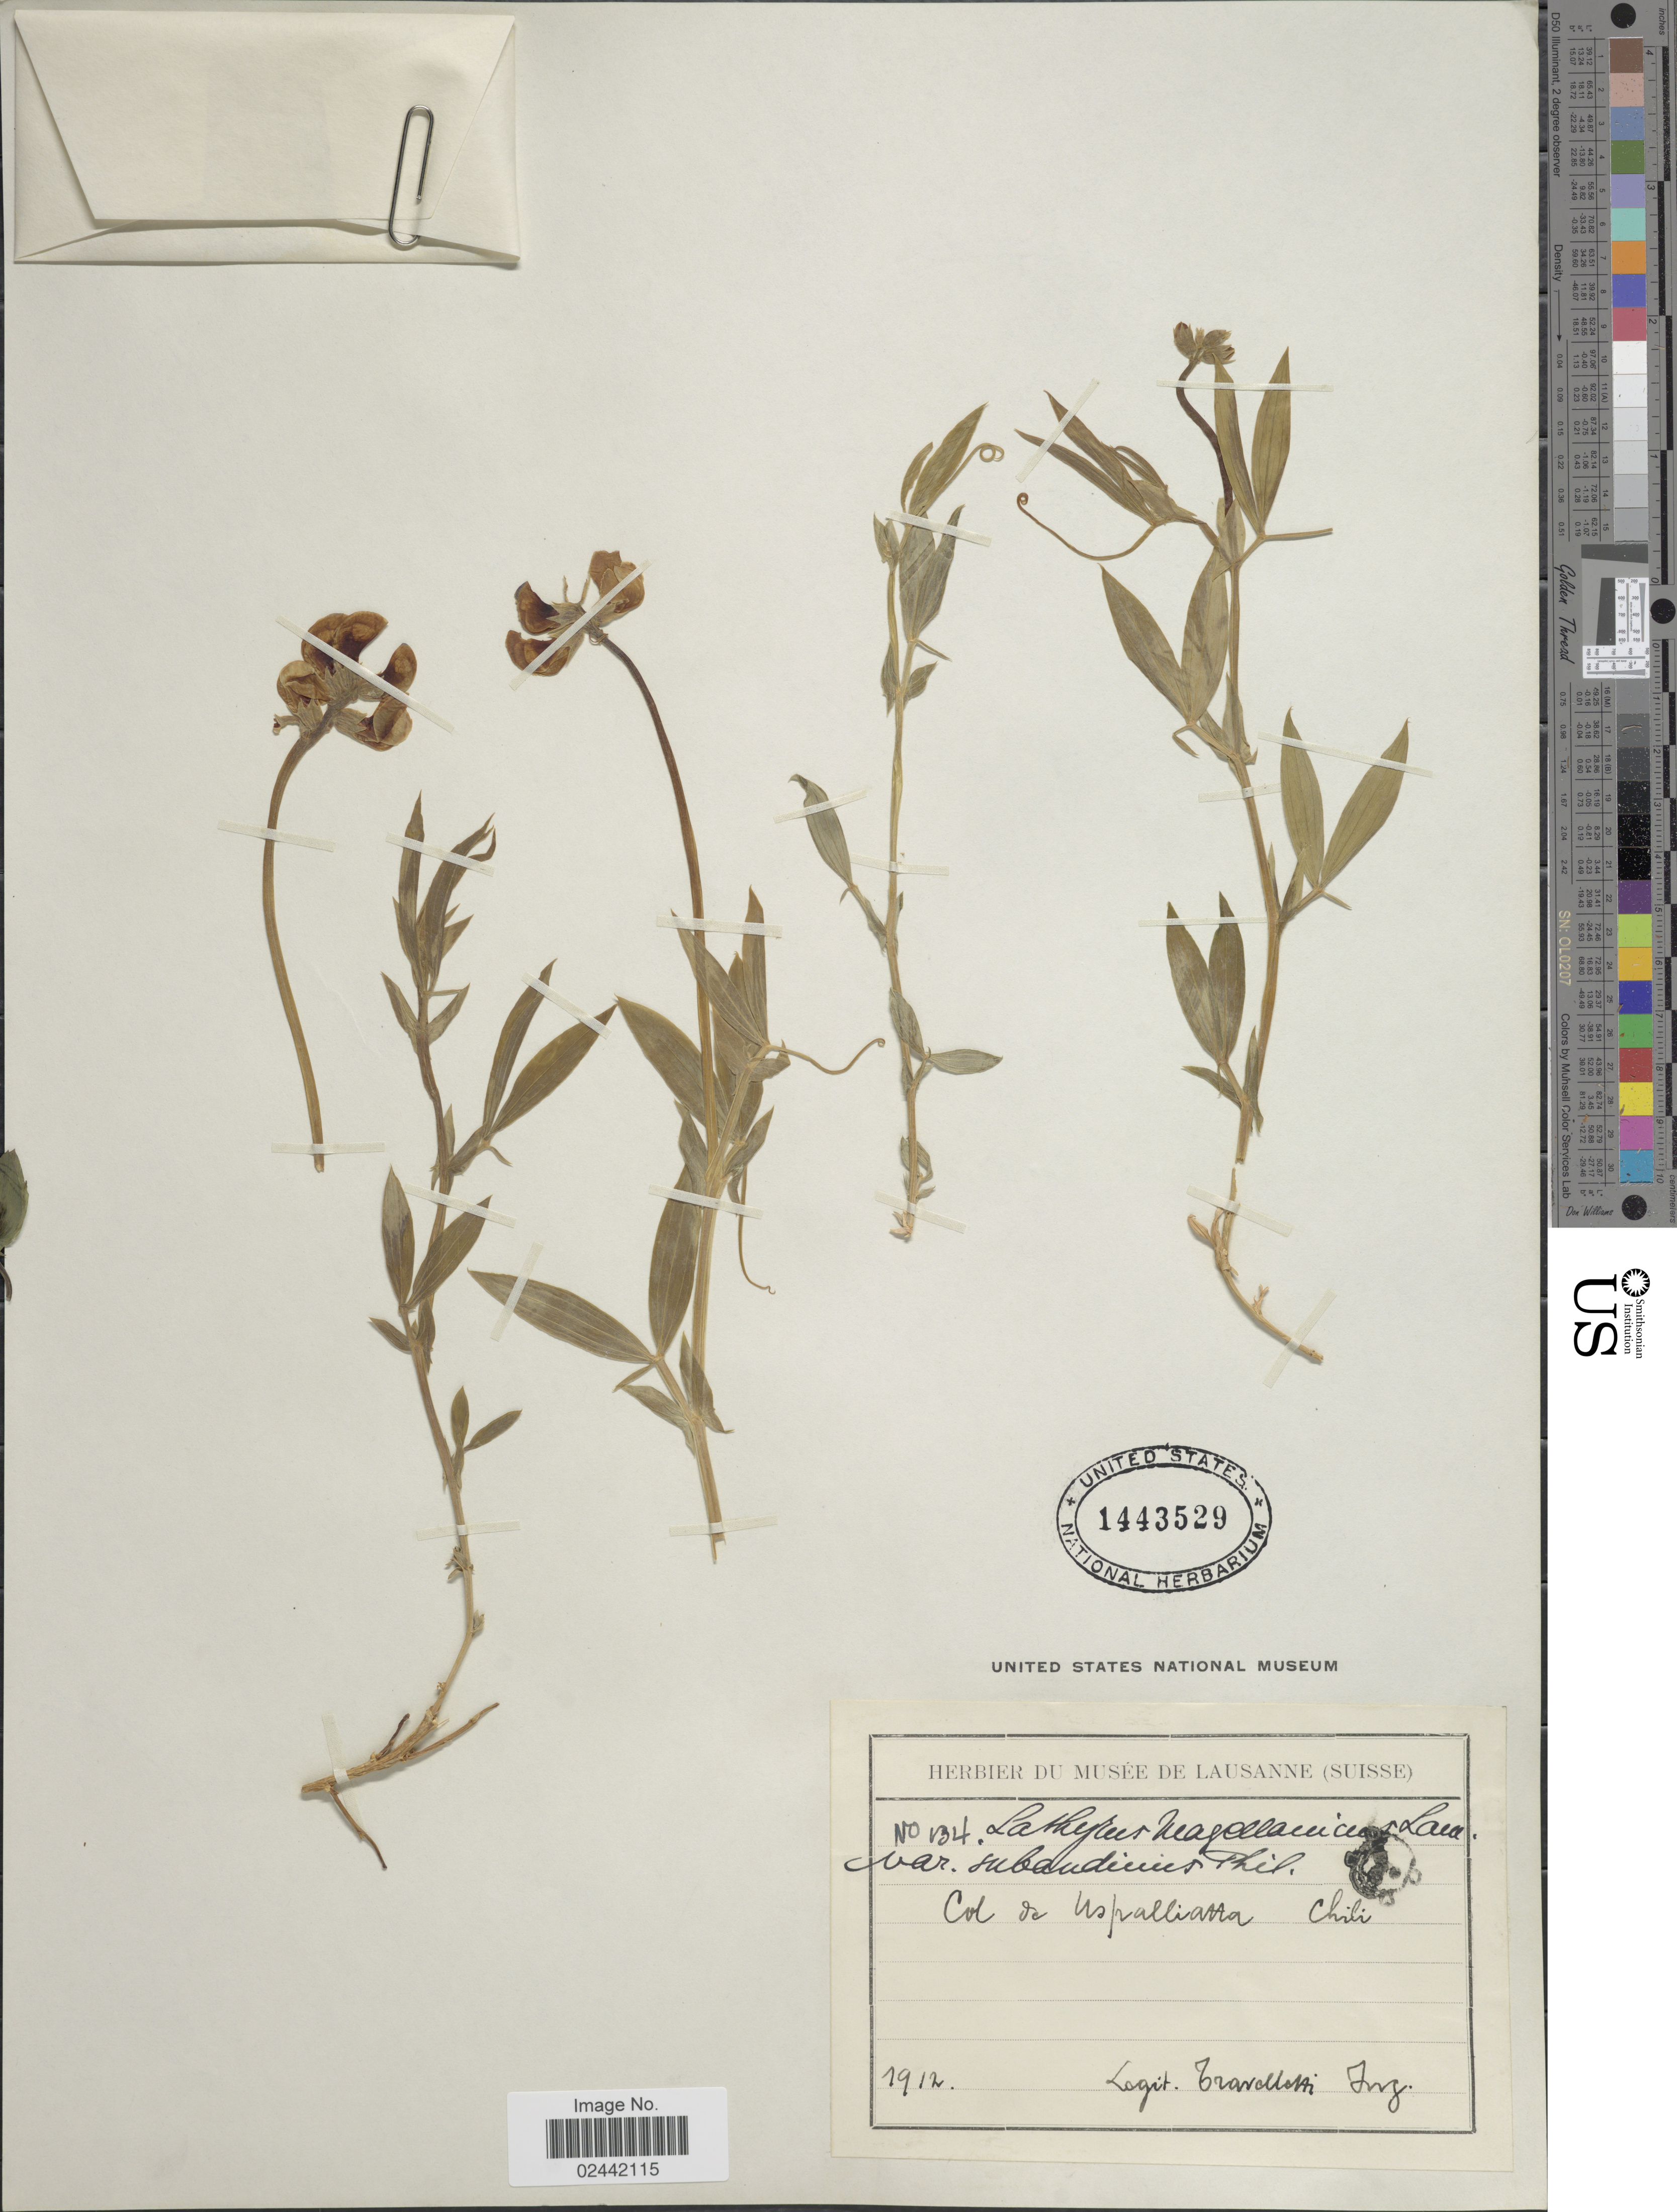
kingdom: Plantae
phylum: Tracheophyta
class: Magnoliopsida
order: Fabales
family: Fabaceae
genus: Lathyrus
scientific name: Lathyrus magellanicus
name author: Lam.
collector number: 134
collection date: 1912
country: Chile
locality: Col de Uspalliatta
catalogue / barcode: US 1443529